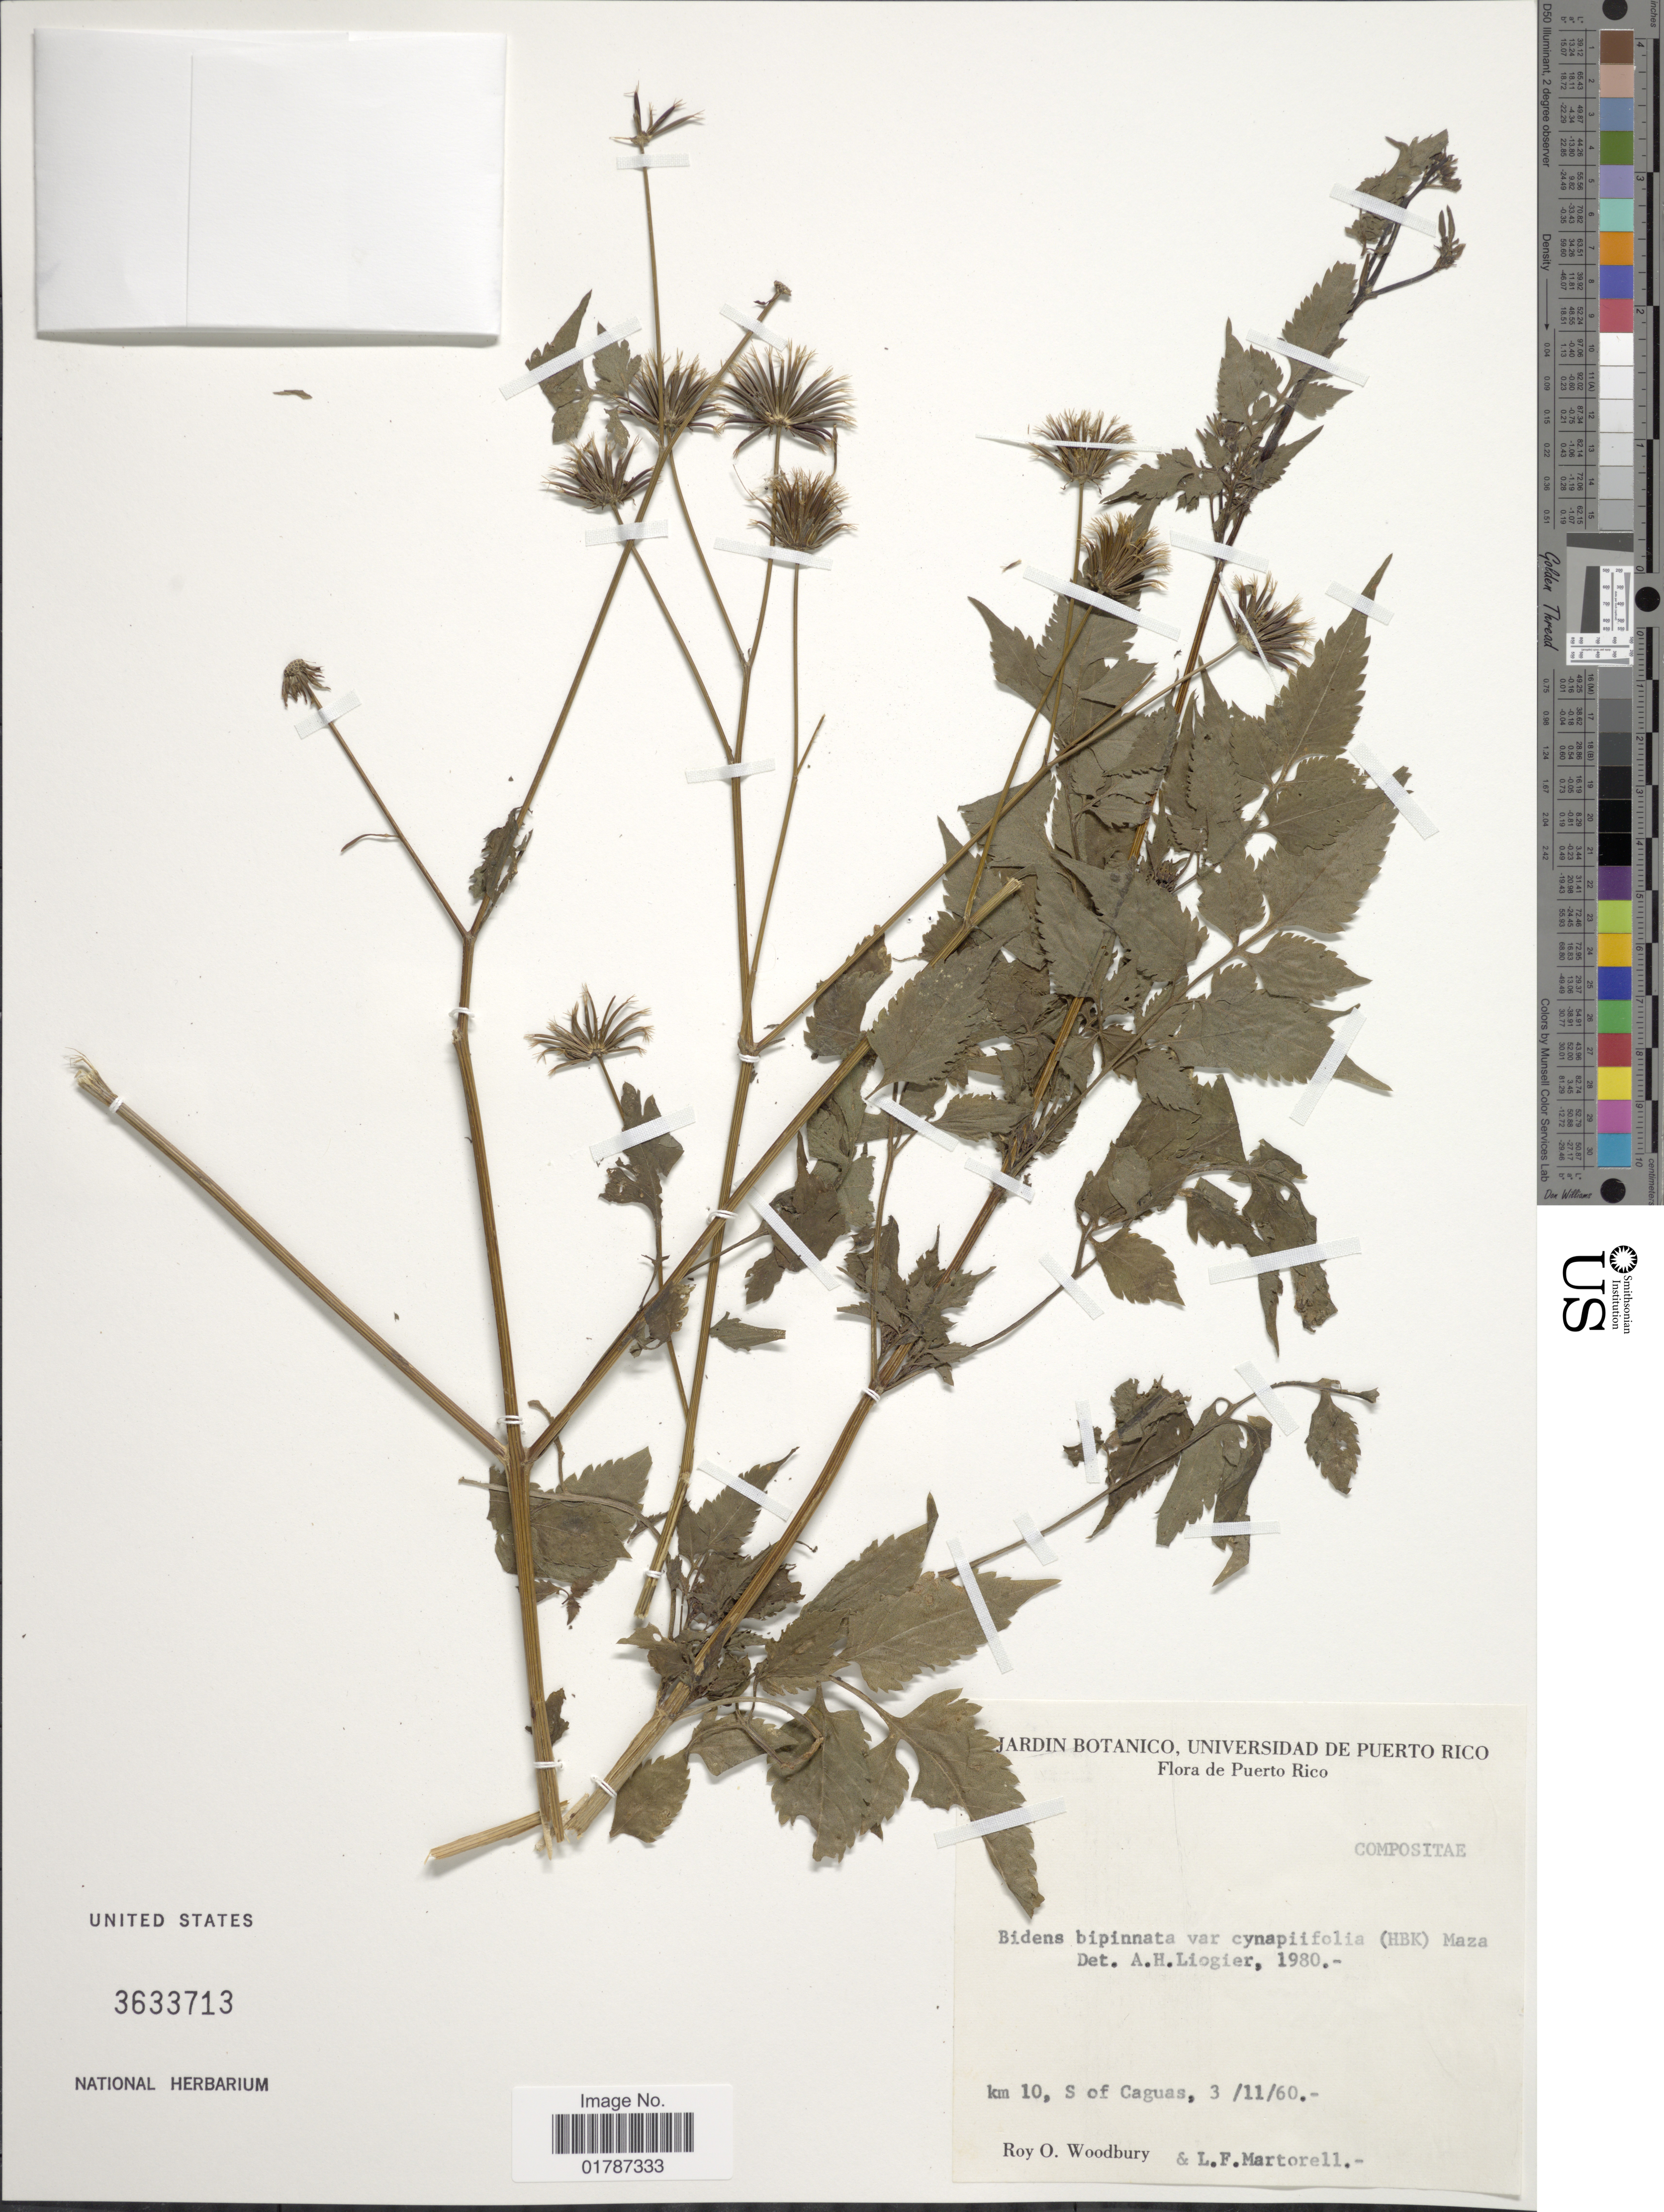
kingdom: Plantae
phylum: Tracheophyta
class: Magnoliopsida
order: Asterales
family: Asteraceae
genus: Bidens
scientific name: Bidens bipinnata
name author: L.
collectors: R. O. Woodbury & L. Martorell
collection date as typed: Transcribed d/m/y: 3/11/60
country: Puerto Rico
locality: Km 10, S of Caguas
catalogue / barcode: US 3633713